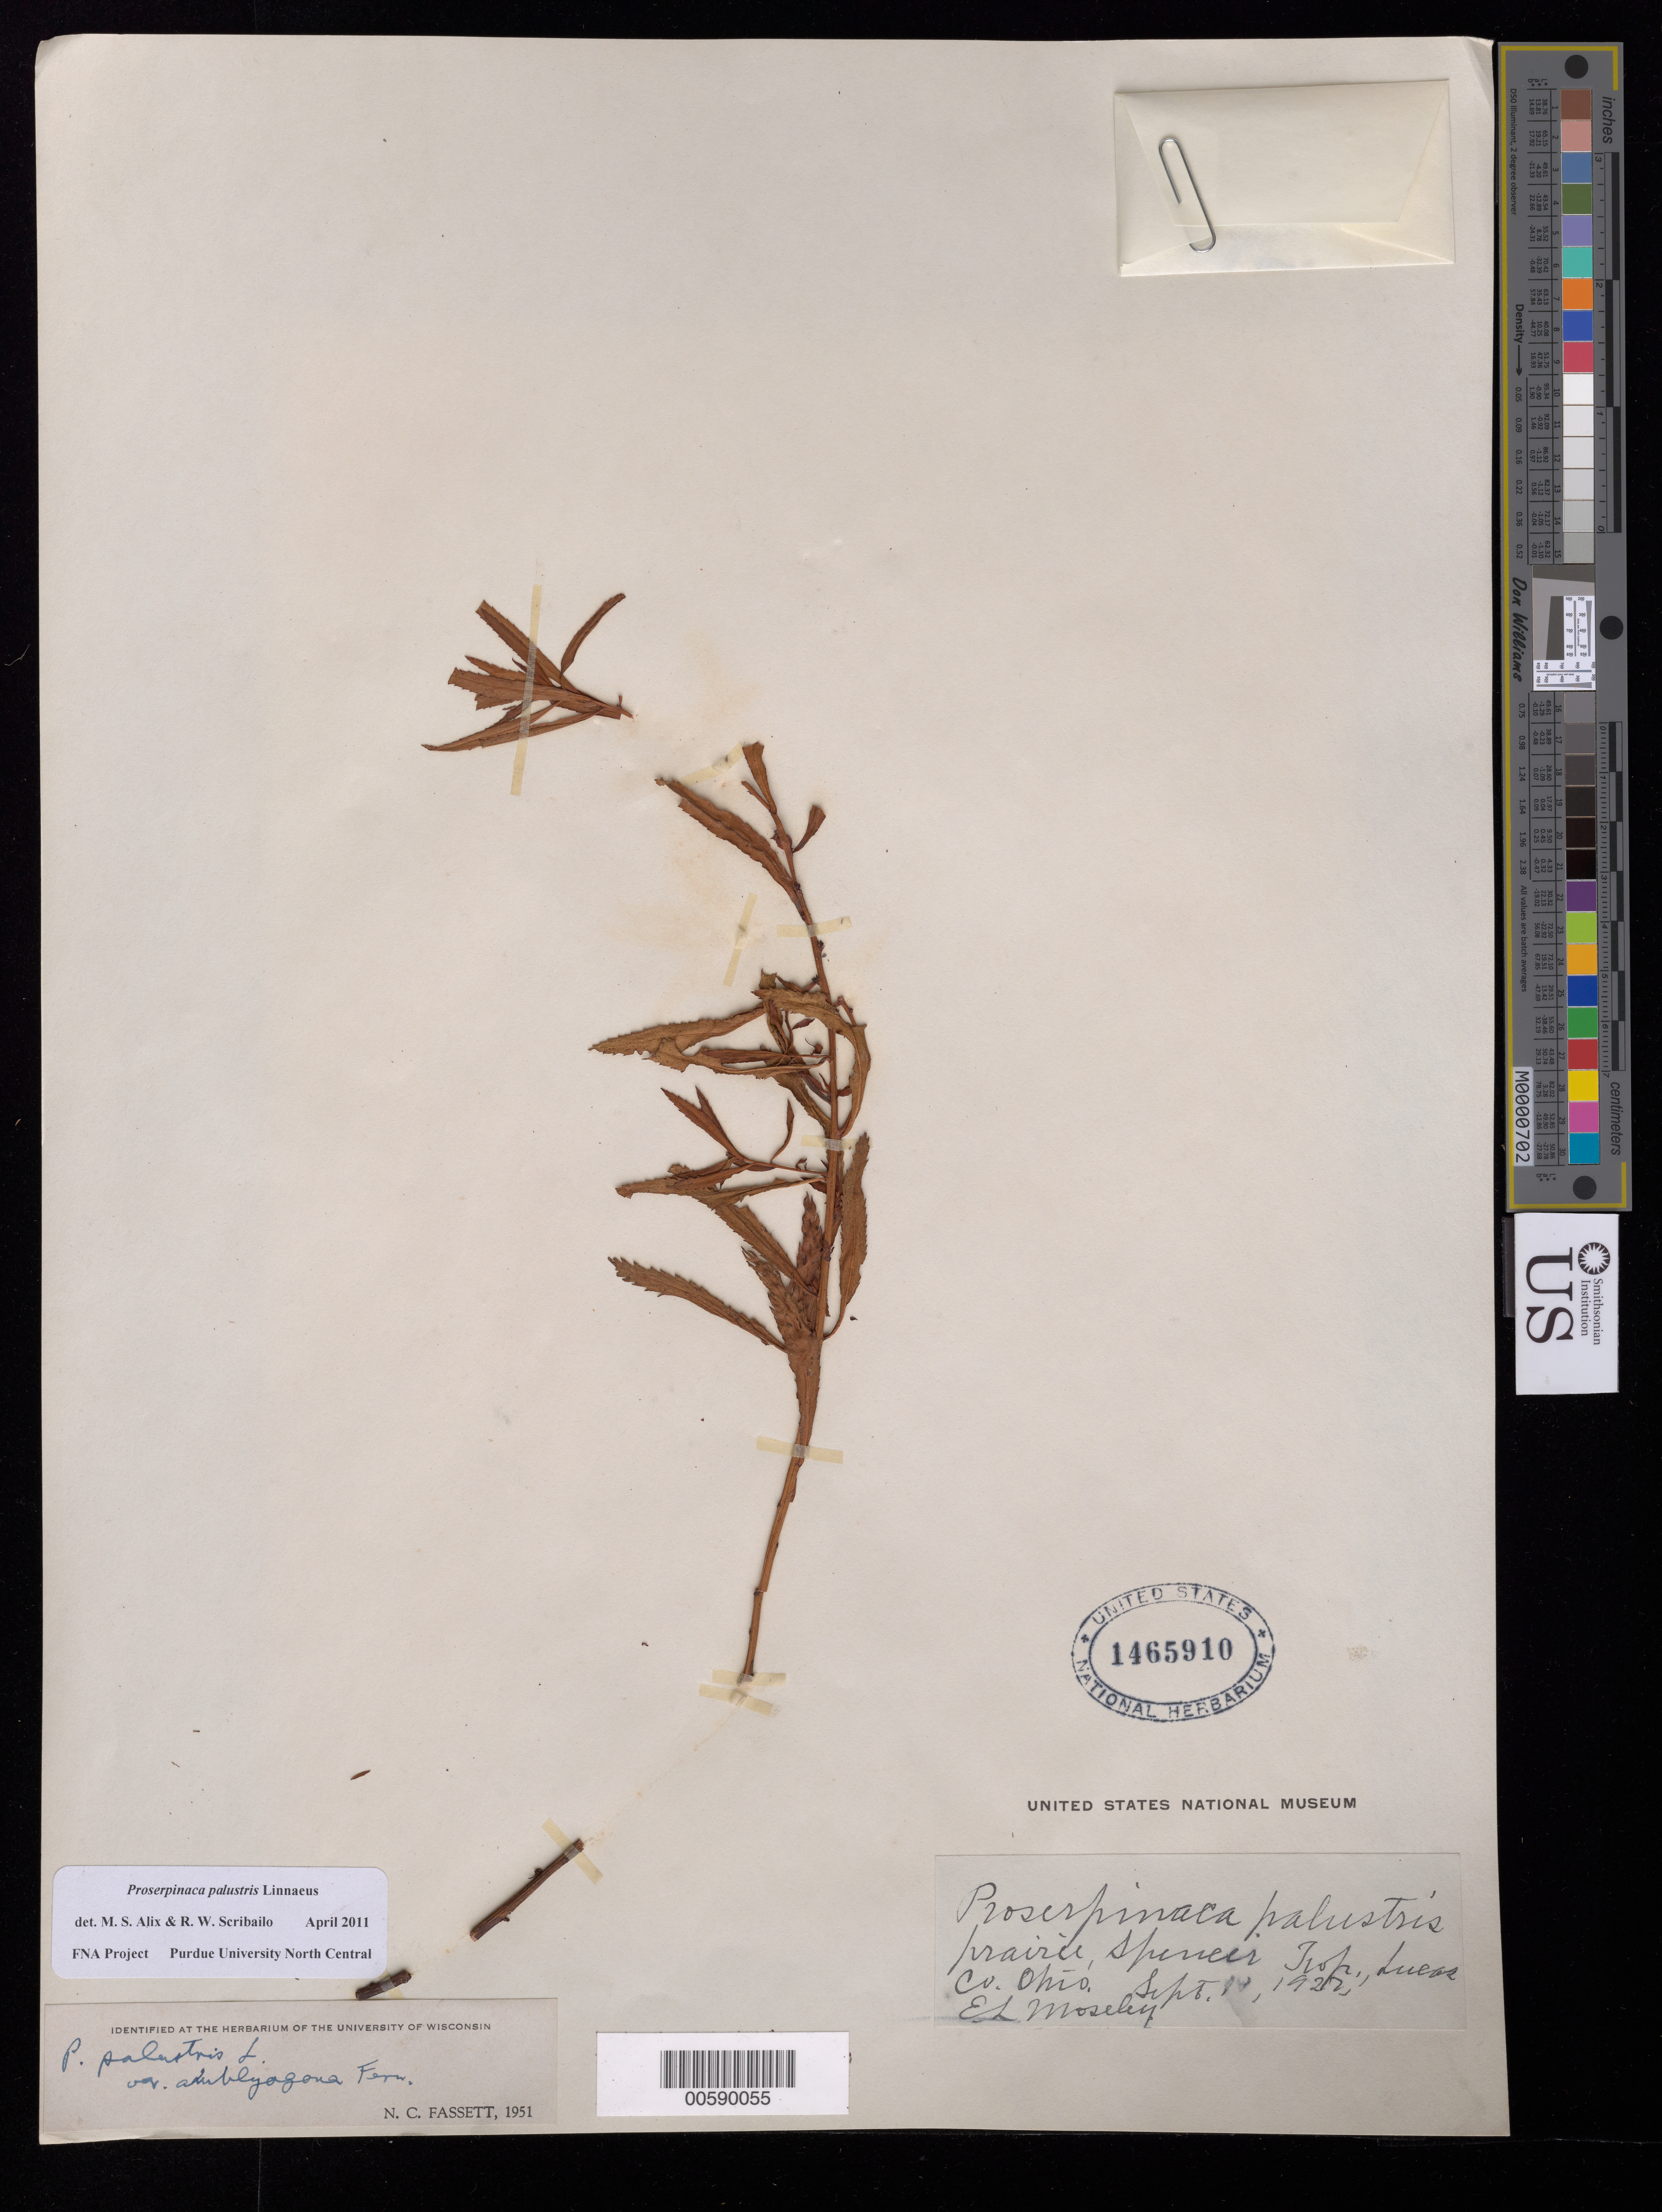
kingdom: Plantae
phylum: Tracheophyta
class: Magnoliopsida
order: Saxifragales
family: Haloragaceae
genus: Proserpinaca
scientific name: Proserpinaca palustris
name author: L.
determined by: Scribailo, R. W.; Alix, M. S.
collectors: E. Moseley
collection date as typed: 19 Sep 1927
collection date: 1927-09-19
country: United States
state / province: Ohio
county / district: Lucas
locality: Spencer Twp.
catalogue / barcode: US 1465910